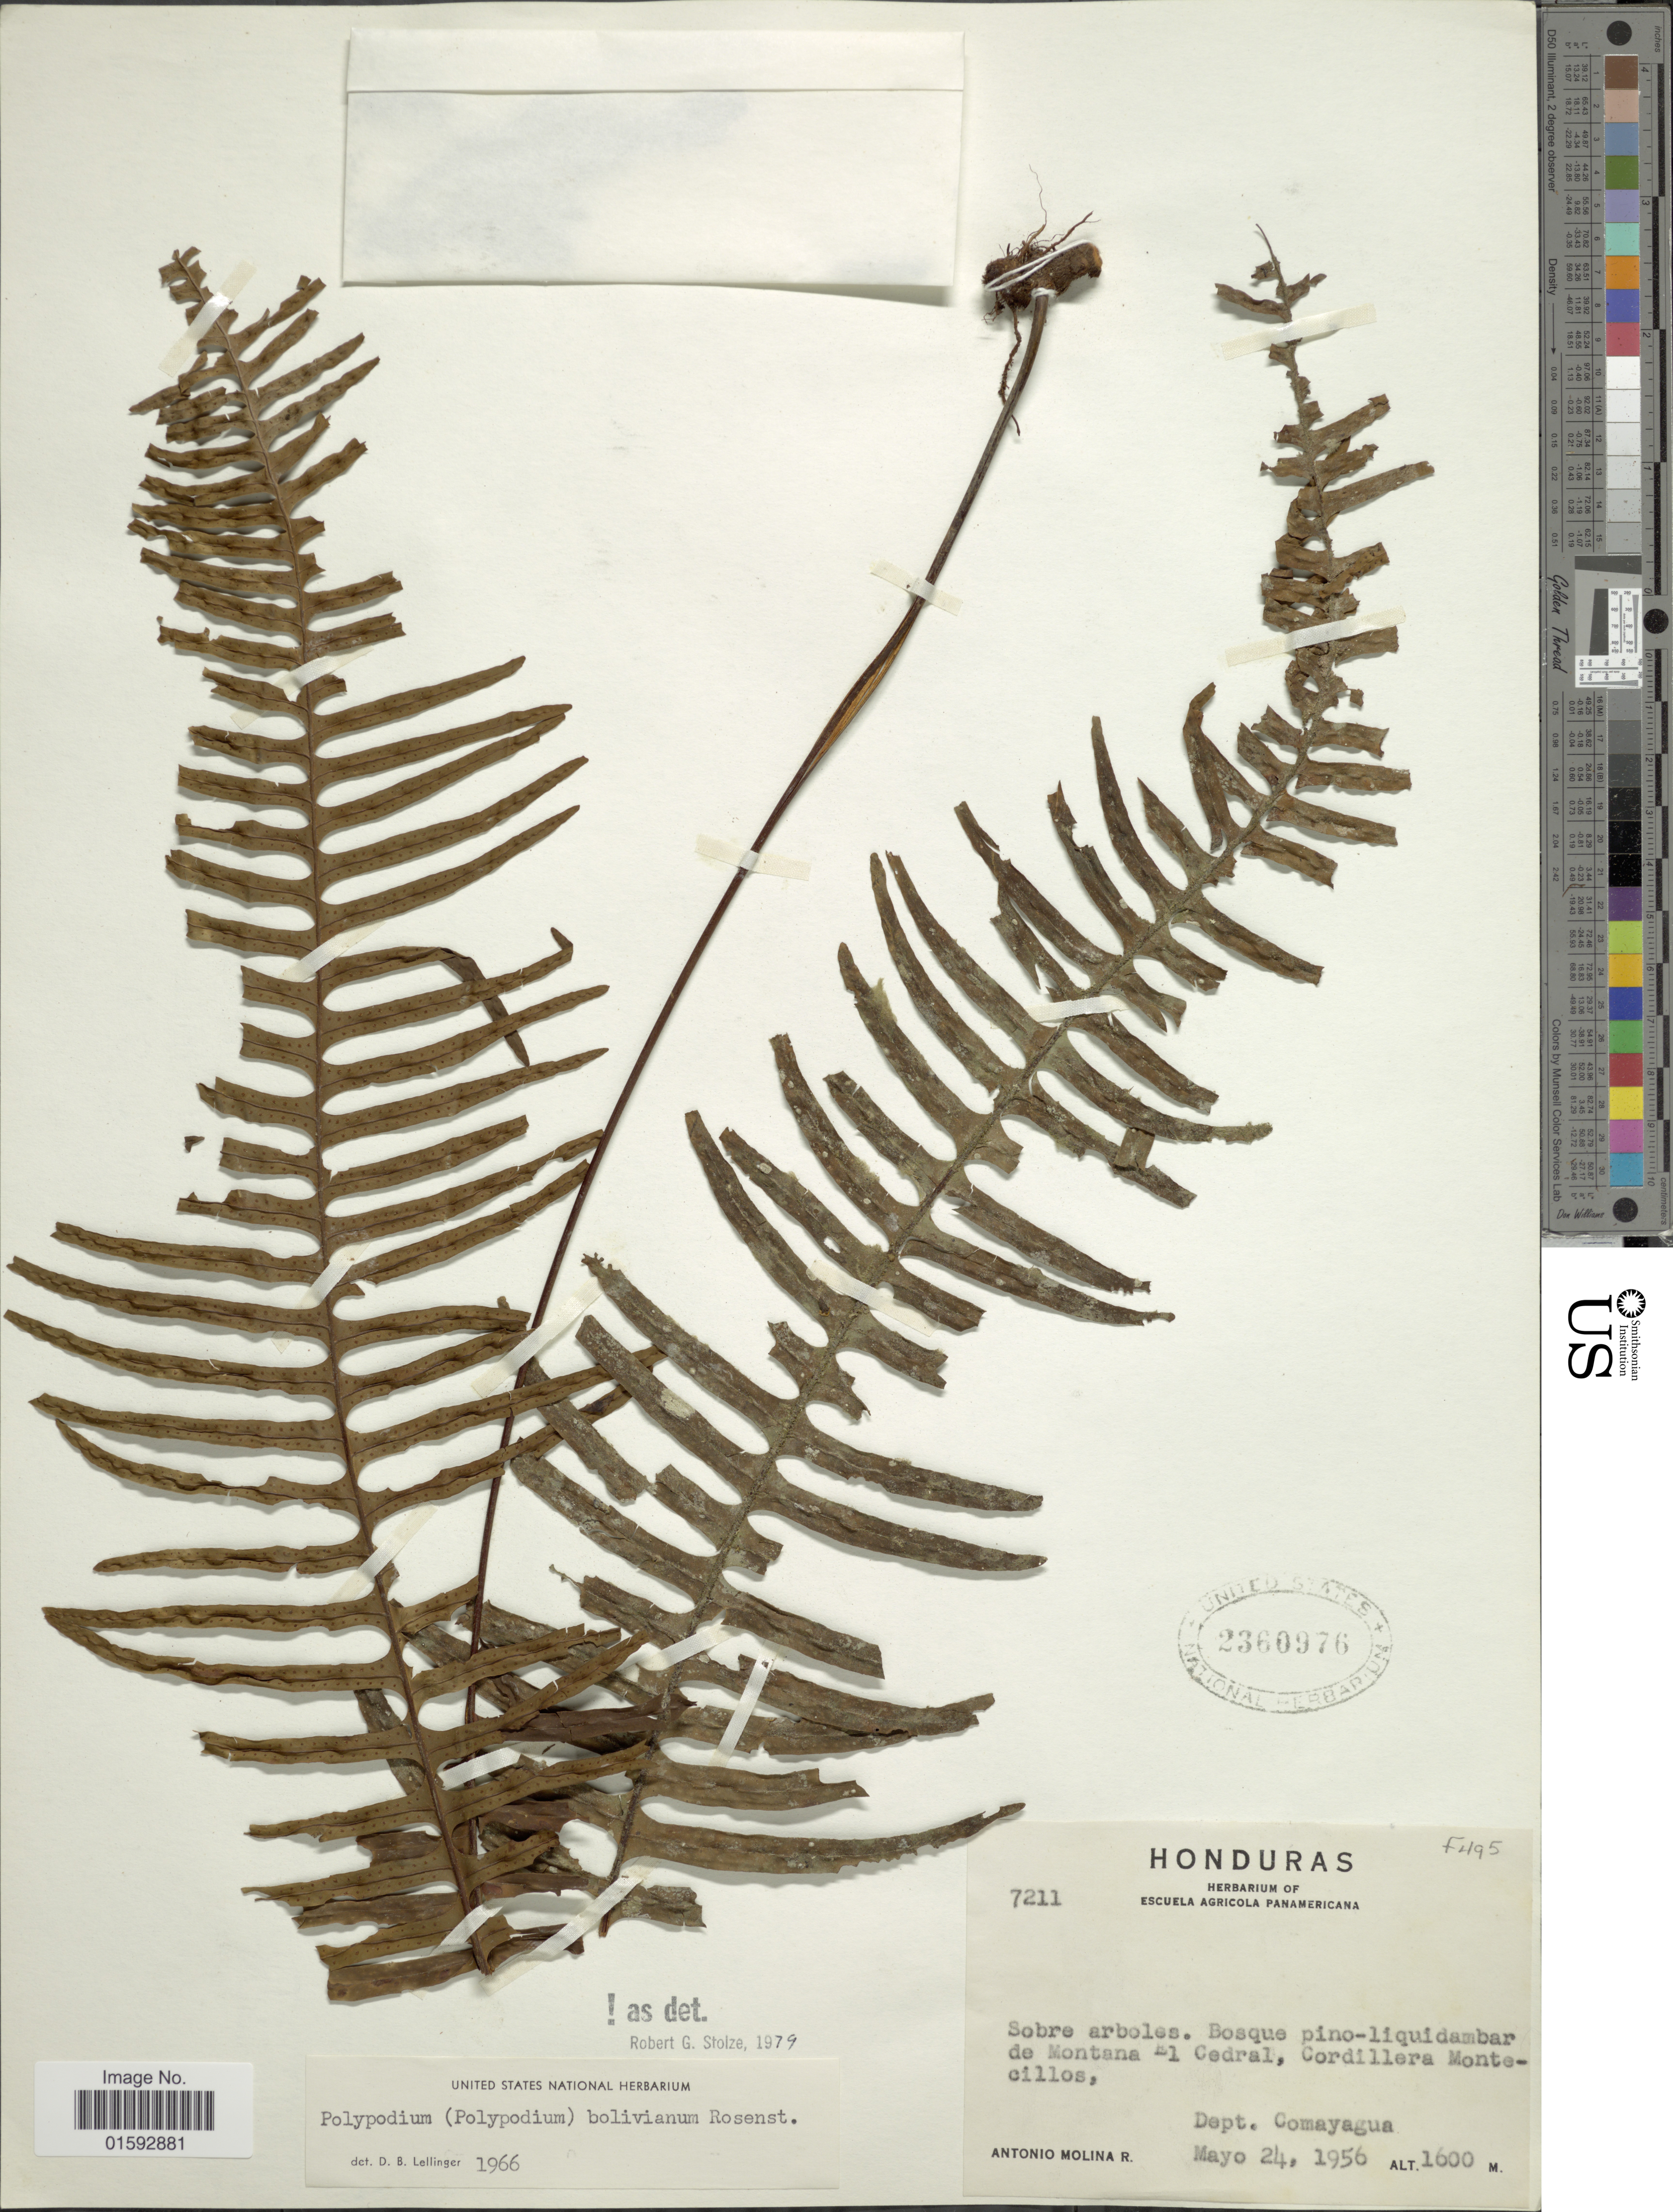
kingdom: Plantae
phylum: Tracheophyta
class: Polypodiopsida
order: Polypodiales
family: Polypodiaceae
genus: Pecluma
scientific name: Pecluma divaricata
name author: (E. Fourn.) Mickel & Beitel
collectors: A. Molina R.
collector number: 7211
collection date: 1956-05-24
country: Honduras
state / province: Comayagua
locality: Sobre arboles. Bosque pino-liquidambar de Montana El Cedral, Cordillera Montecillos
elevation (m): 1600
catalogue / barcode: US 2360976